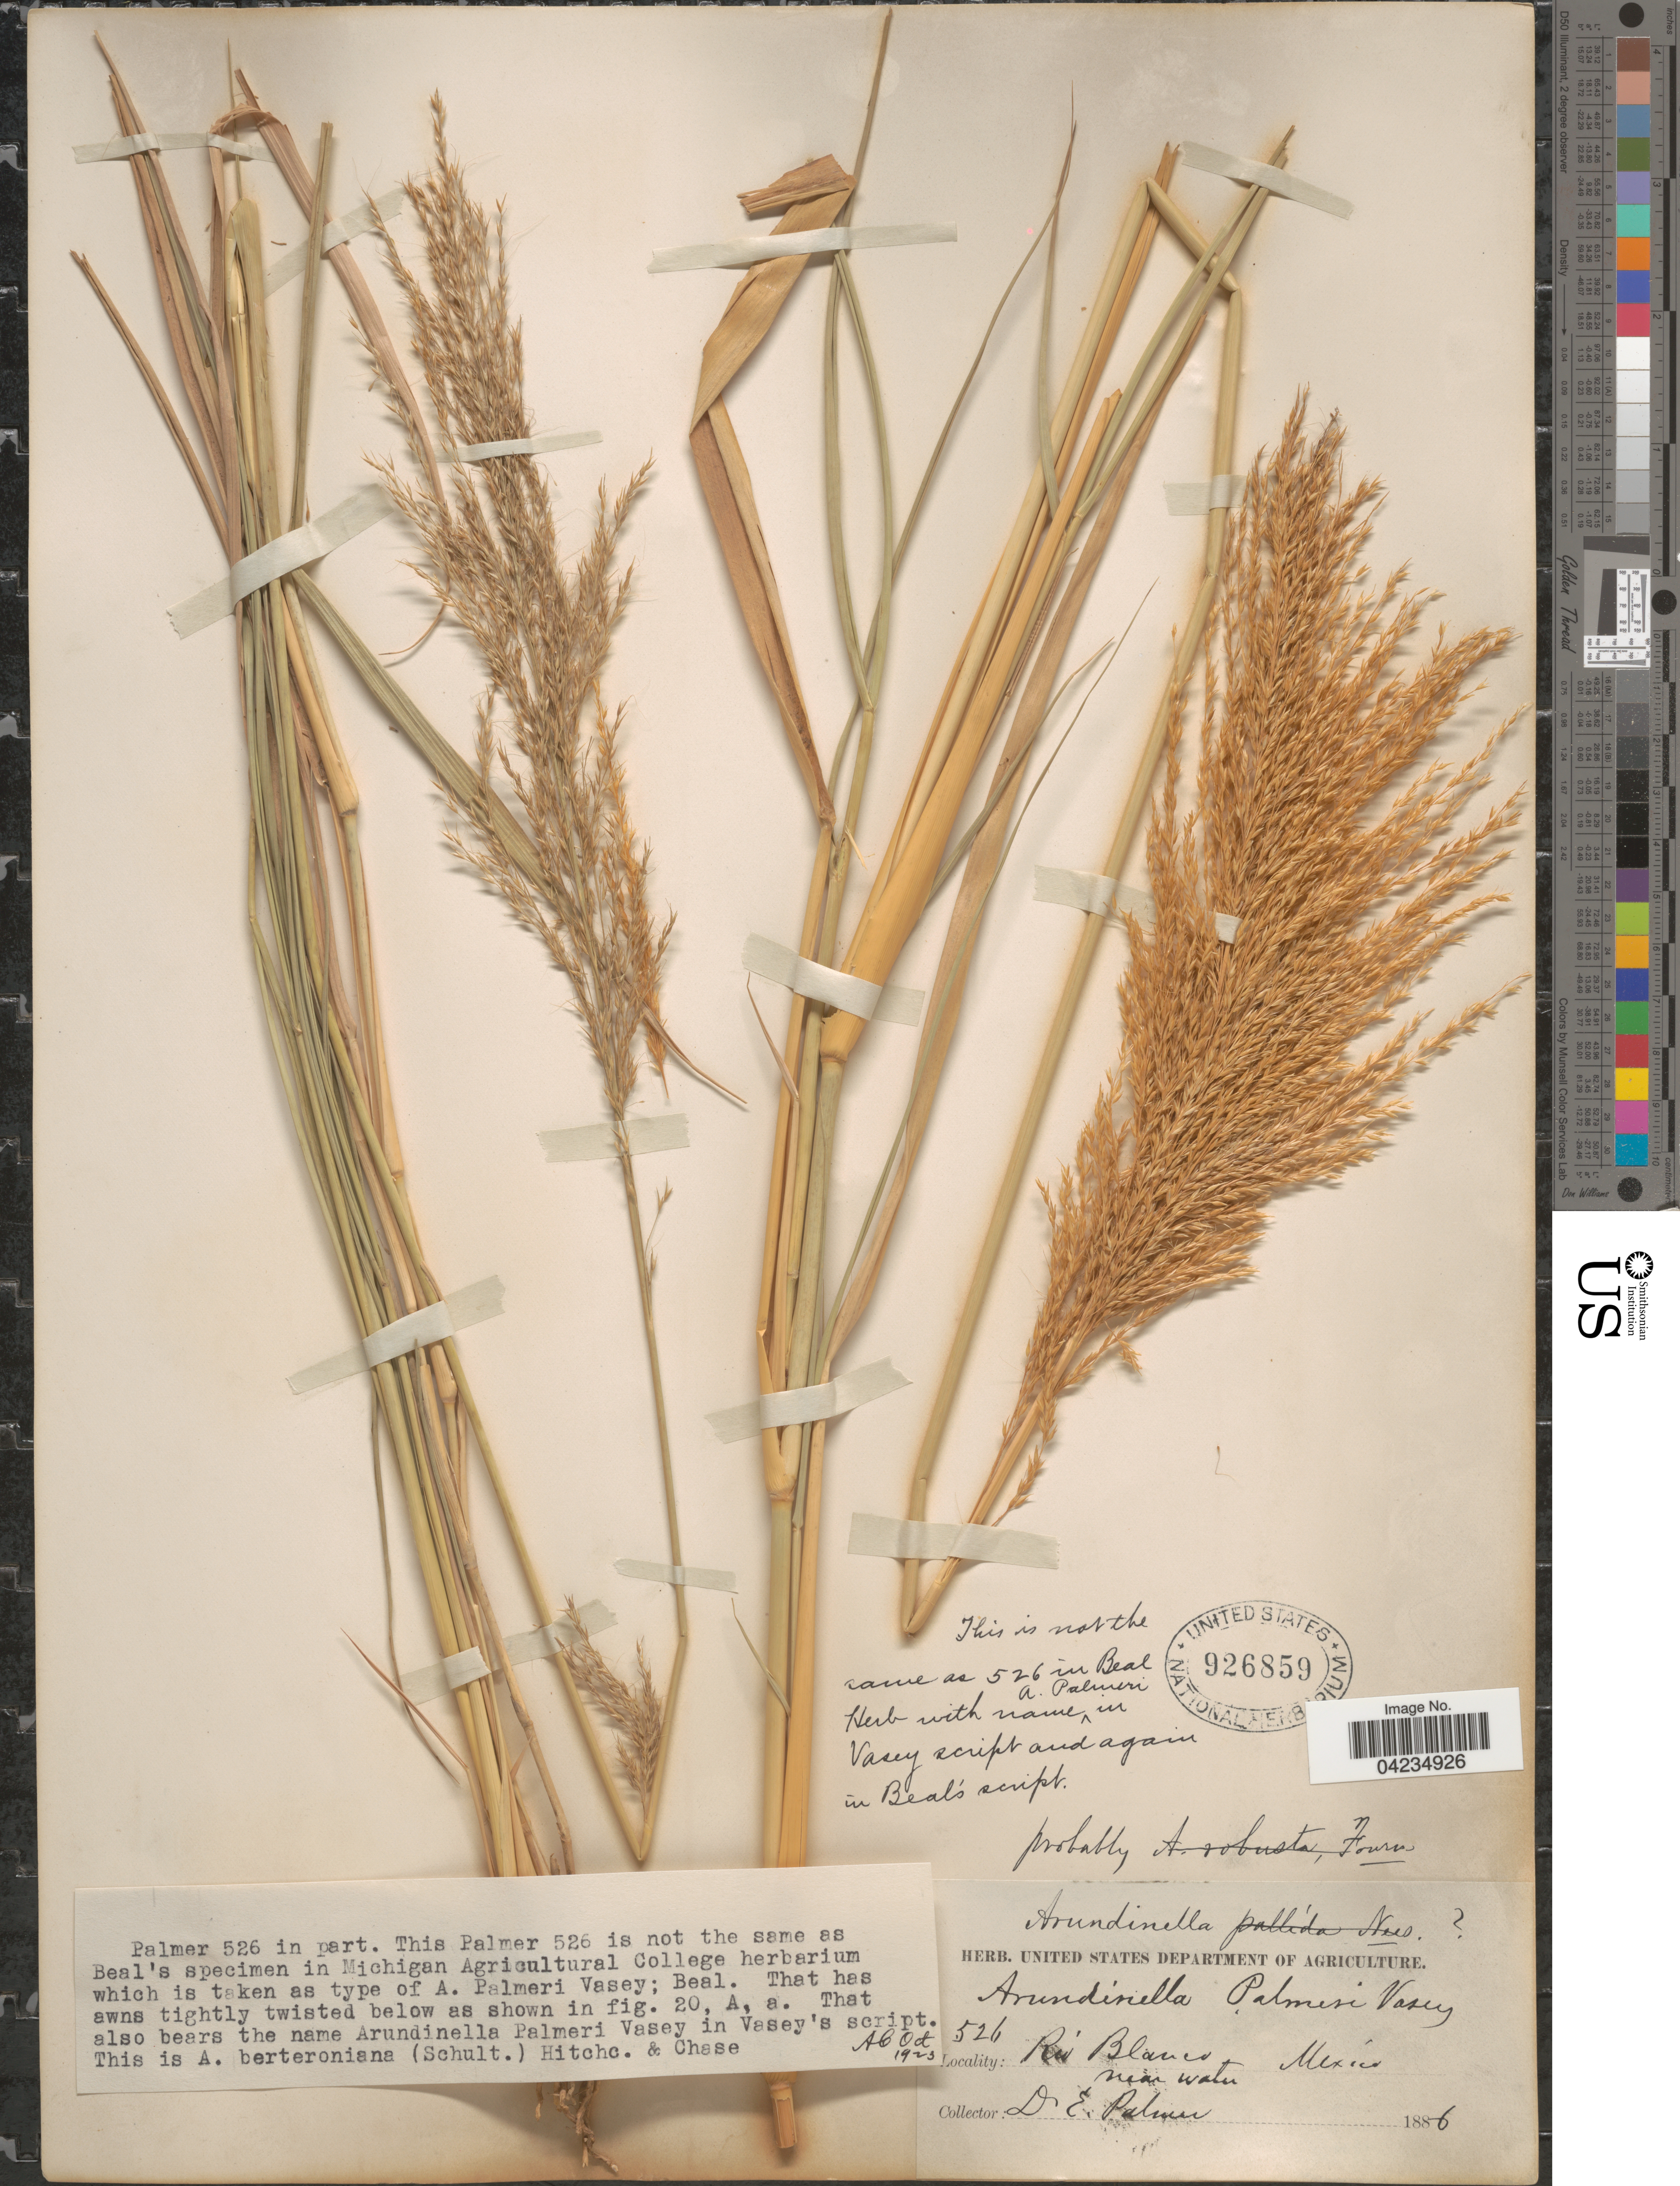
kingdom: Plantae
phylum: Tracheophyta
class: Liliopsida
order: Poales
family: Poaceae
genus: Arundinella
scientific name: Arundinella berteroniana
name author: (Schult.) Hitchc. & Chase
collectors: E. Palmer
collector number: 526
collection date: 1886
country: Mexico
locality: Rio Blanco near water.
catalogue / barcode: US 926859